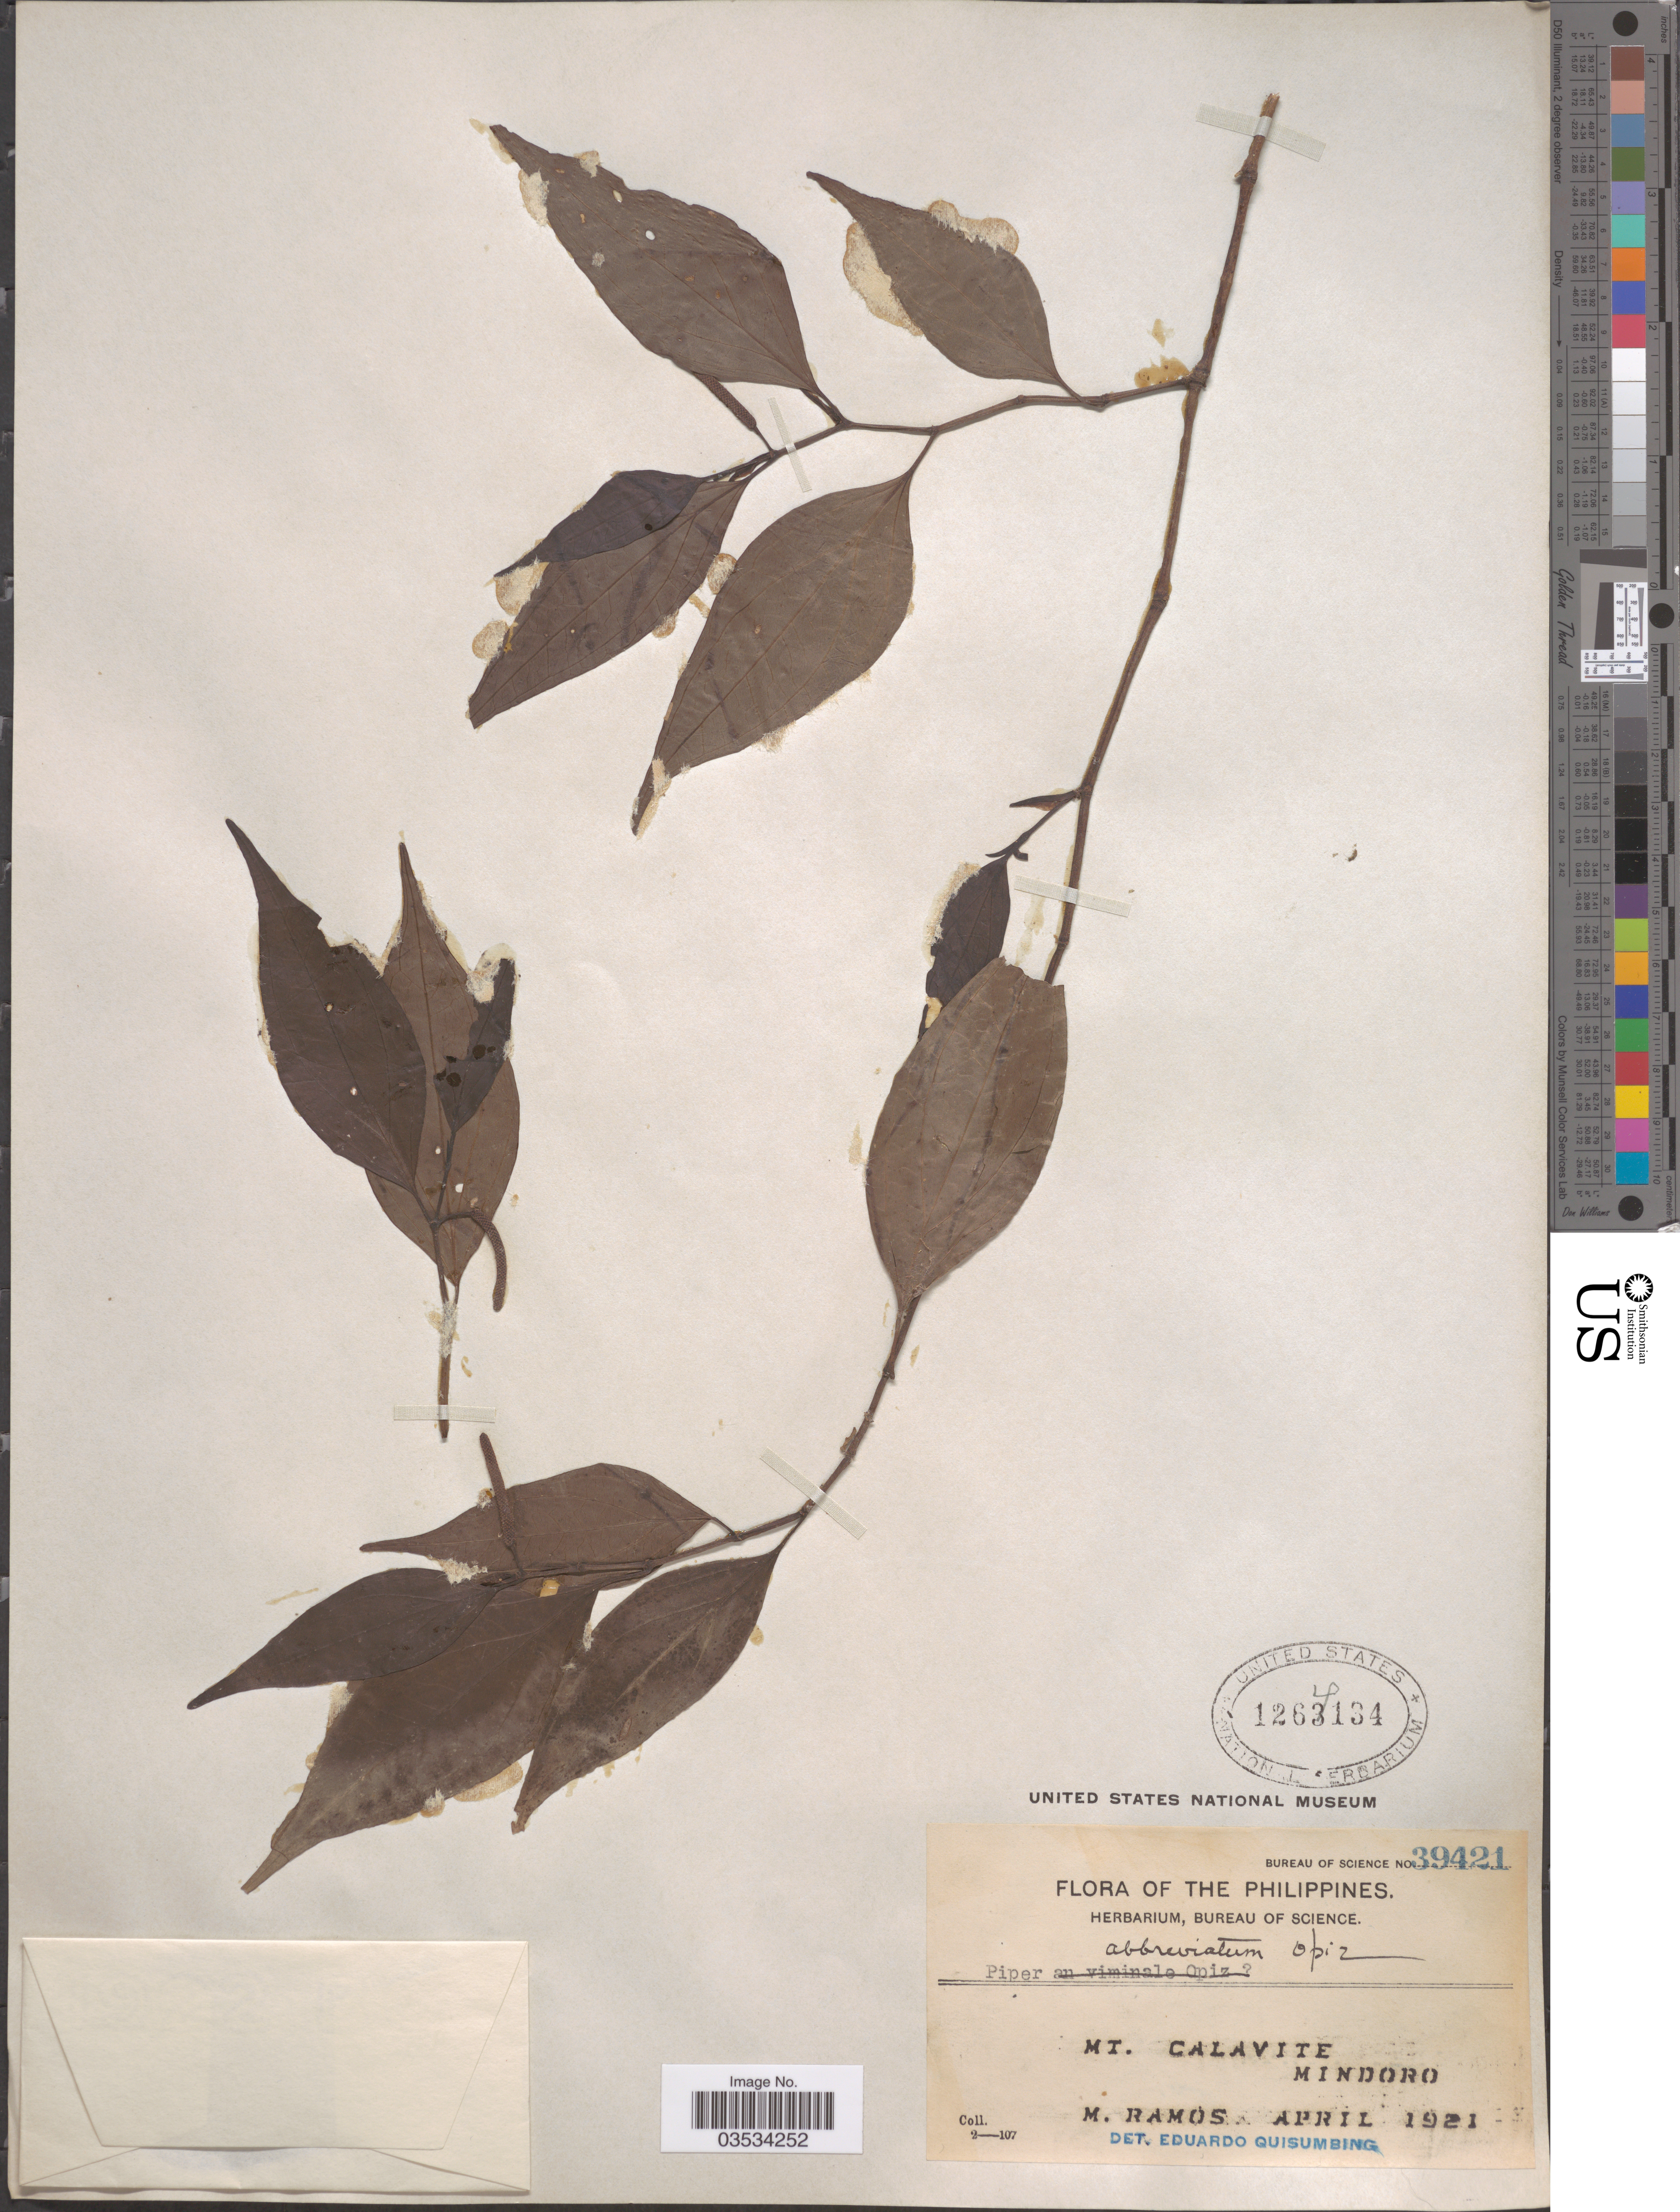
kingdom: Plantae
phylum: Tracheophyta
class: Magnoliopsida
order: Piperales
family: Piperaceae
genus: Piper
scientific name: Piper abbreviatum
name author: Opiz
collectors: M. Ramos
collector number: Bureau of Science 39421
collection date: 1921-04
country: Philippines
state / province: Mimaropa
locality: Mt. Calavite. Mindoro.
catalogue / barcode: US 1264134